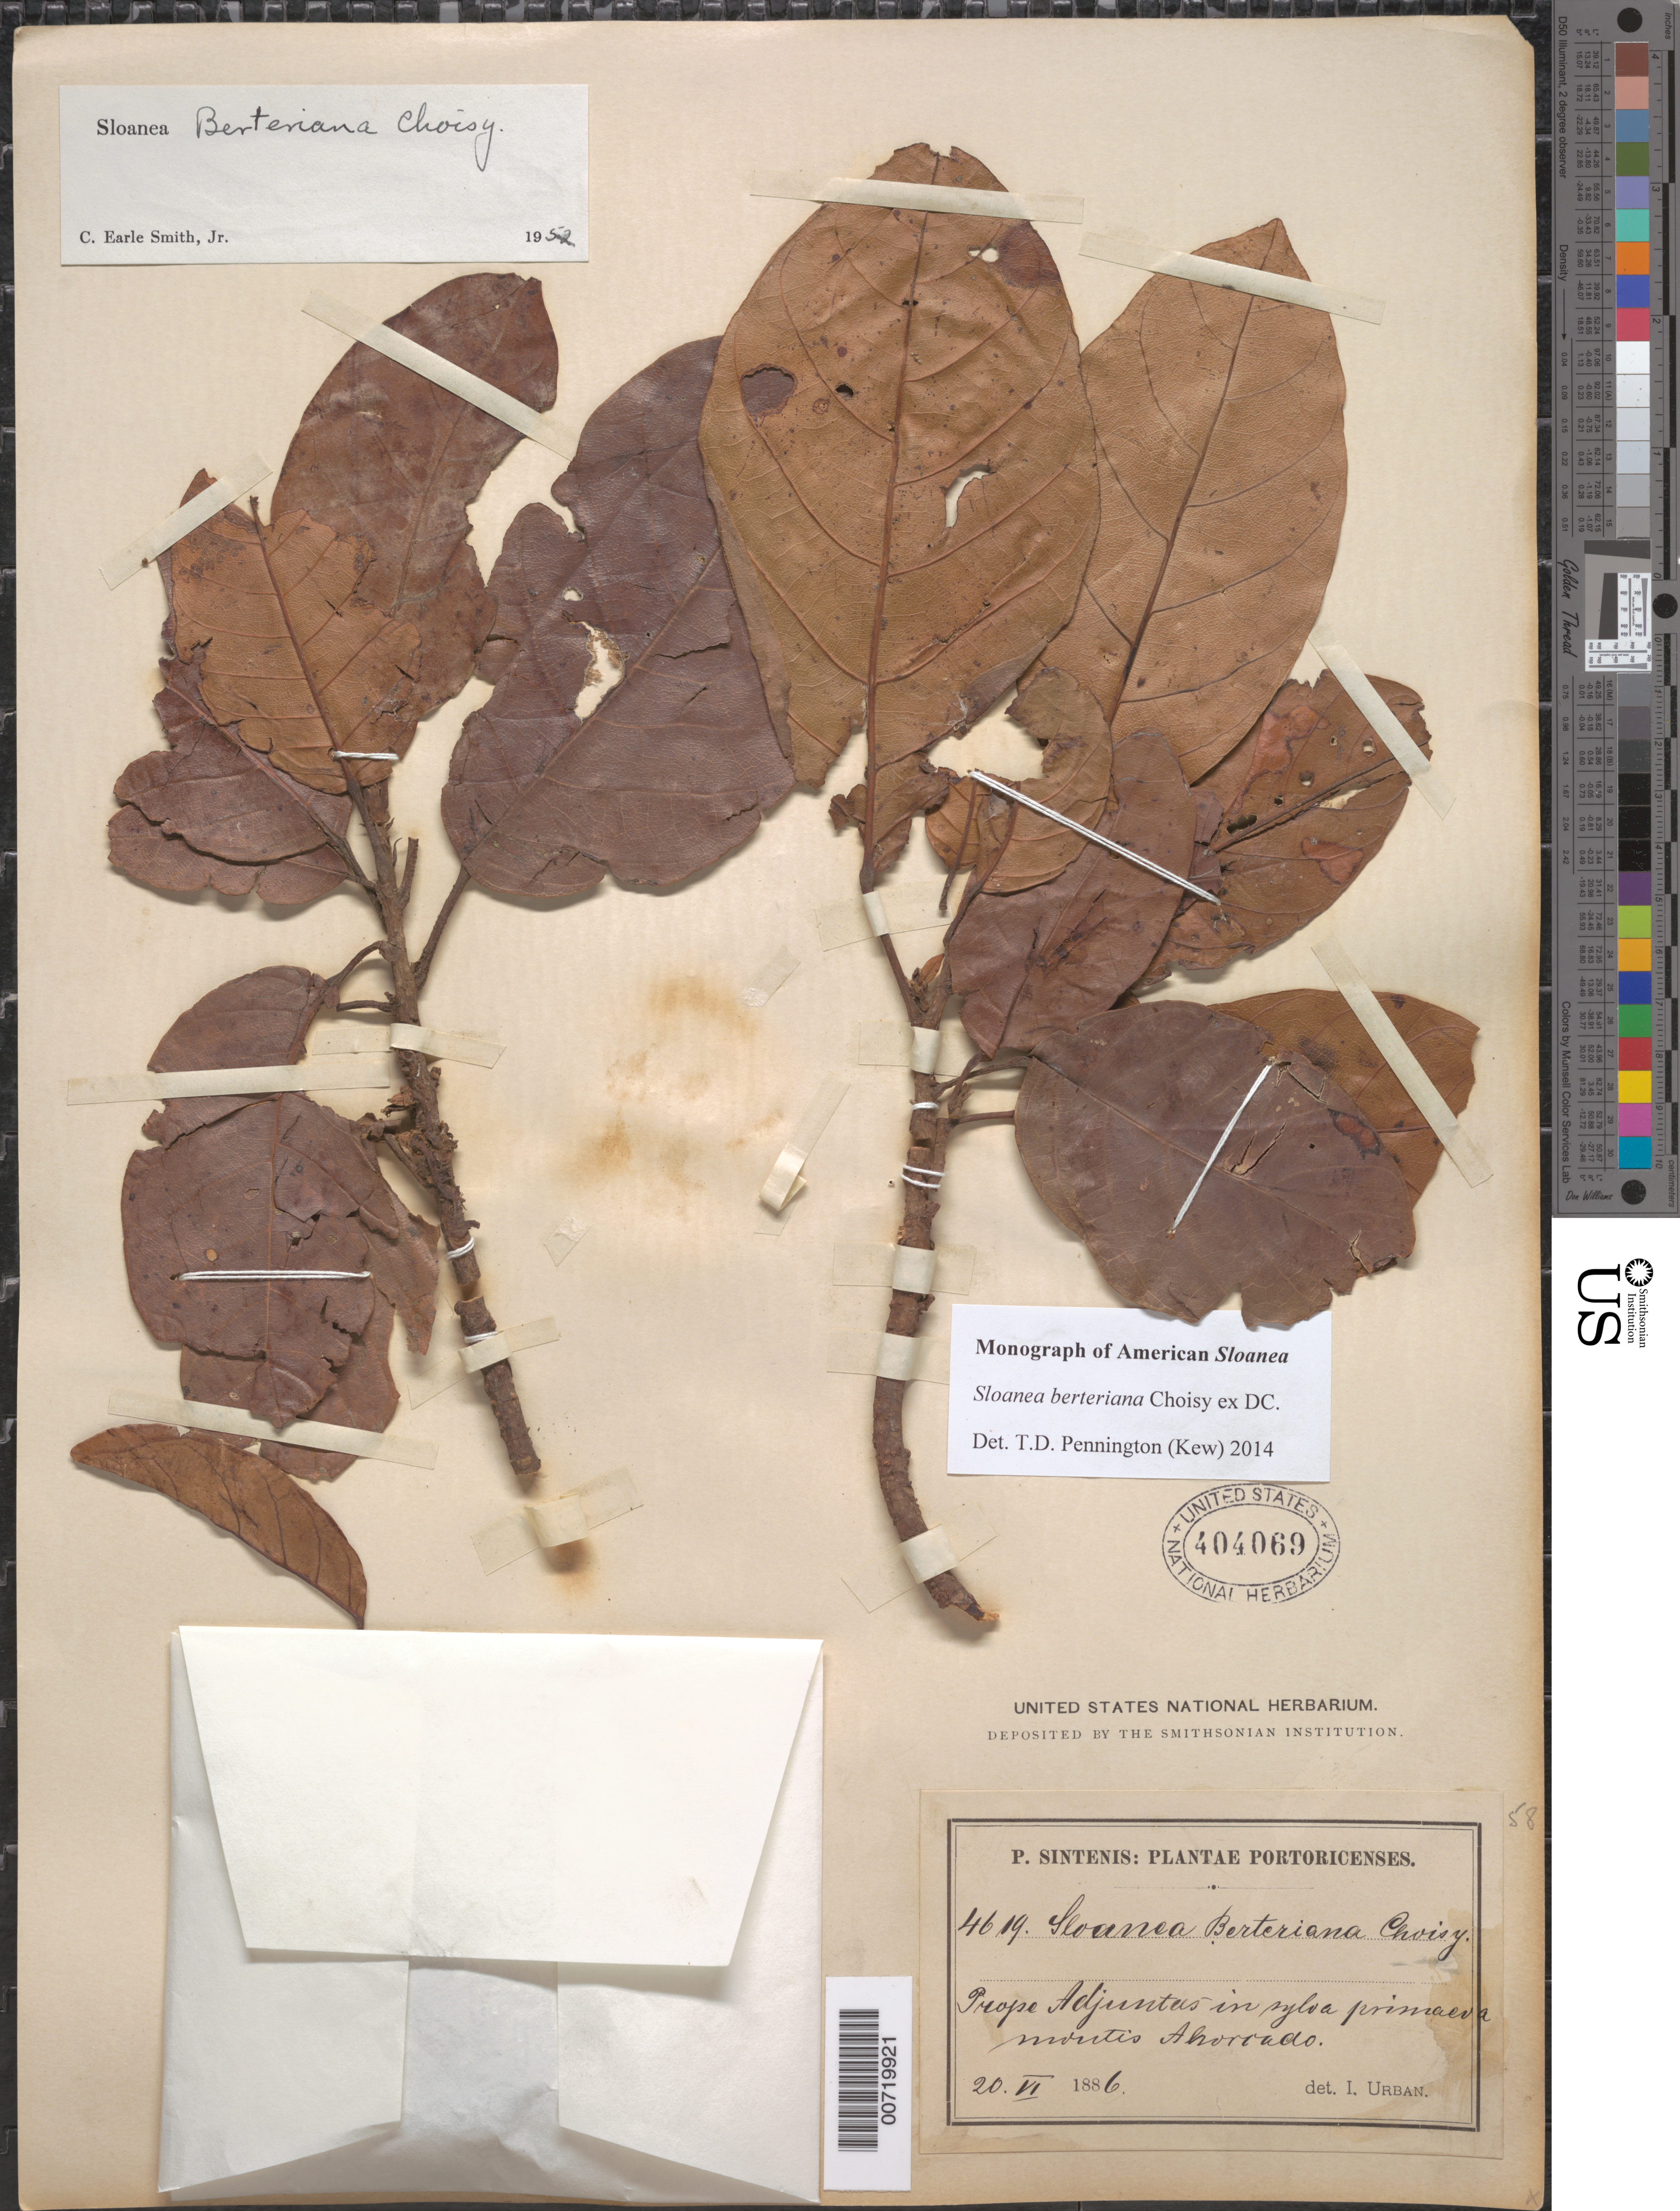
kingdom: Plantae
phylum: Tracheophyta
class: Magnoliopsida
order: Oxalidales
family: Elaeocarpaceae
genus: Sloanea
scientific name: Sloanea berteroana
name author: Choisy ex DC.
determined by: Pennington, T. D., (K)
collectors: P. Sintenis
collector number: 4619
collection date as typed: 20 Jun 1886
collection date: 1886-06-20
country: Puerto Rico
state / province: Adjuntas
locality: Prope Adjuntas, montis Ahorcado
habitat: In sylva primaeva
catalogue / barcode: US 404069